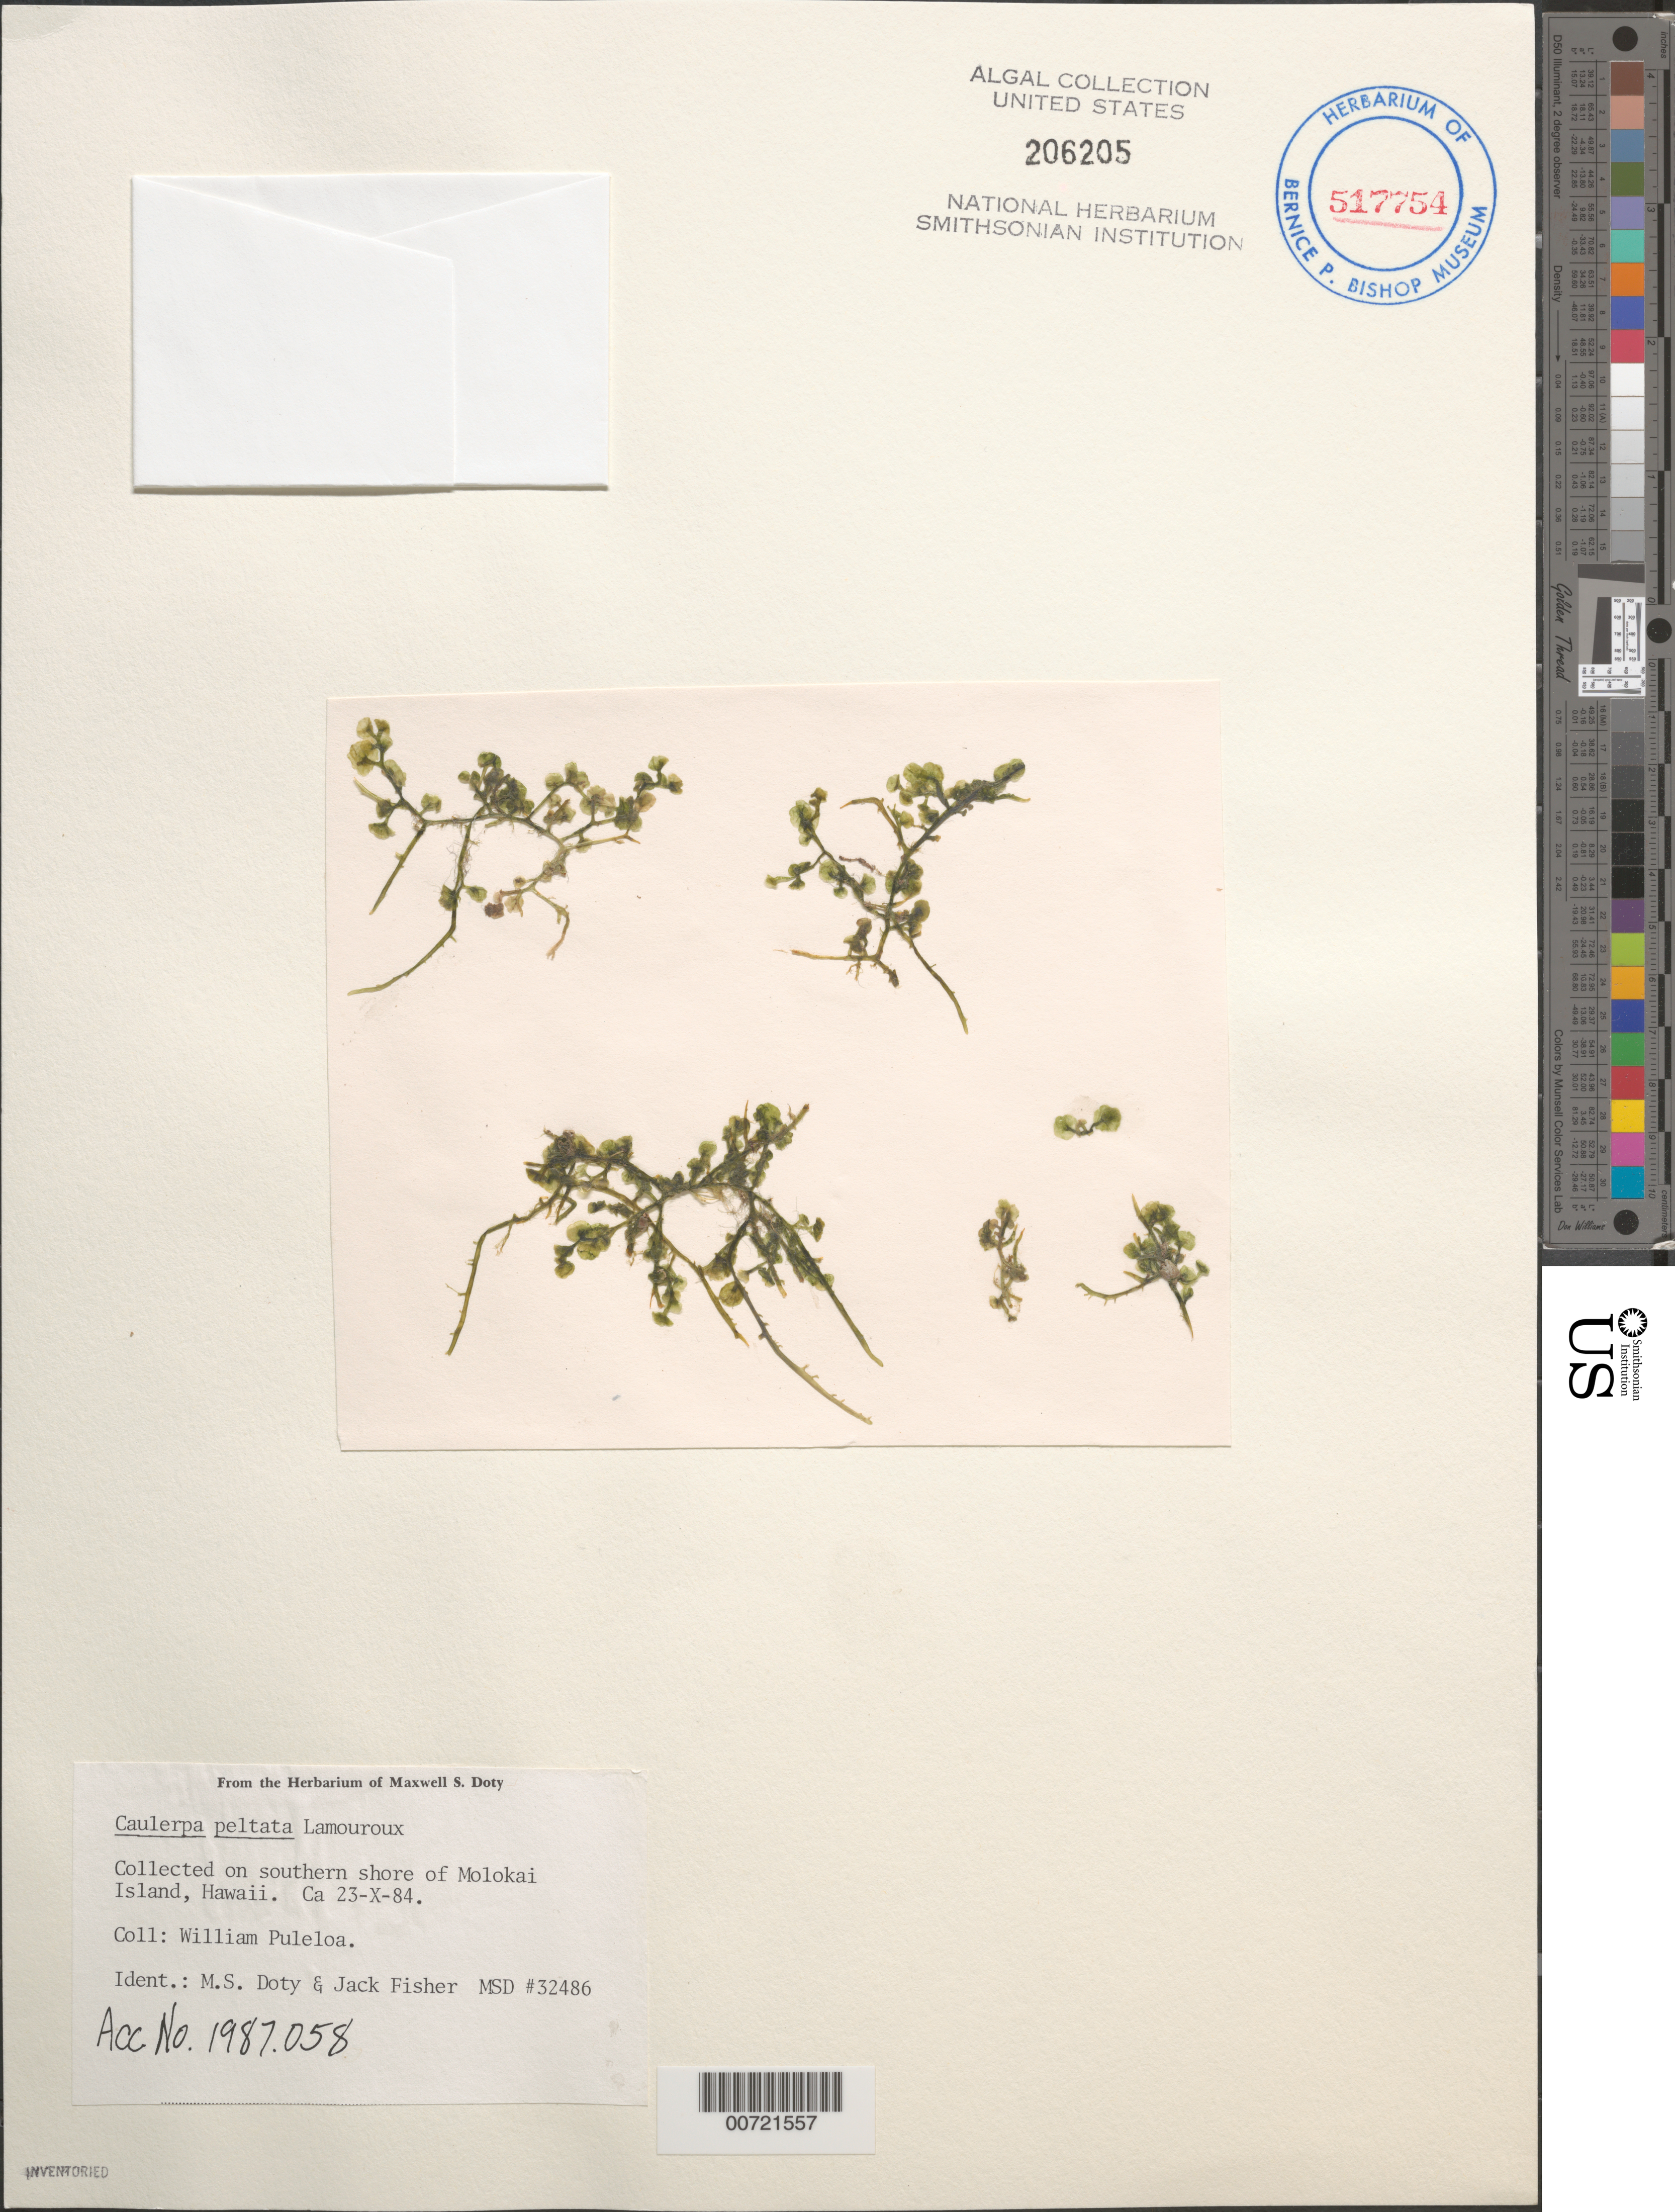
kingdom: Plantae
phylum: Chlorophyta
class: Ulvophyceae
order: Ulvales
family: Ulvaceae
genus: Ulva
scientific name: Ulva linza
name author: L.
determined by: Algae name updating Project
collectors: W. Puleloa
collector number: MSD 32486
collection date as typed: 23 Oct 1984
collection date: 1984-10-23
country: United States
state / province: Hawaii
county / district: Maui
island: Moloka'i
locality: Southern shore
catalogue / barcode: US 206205